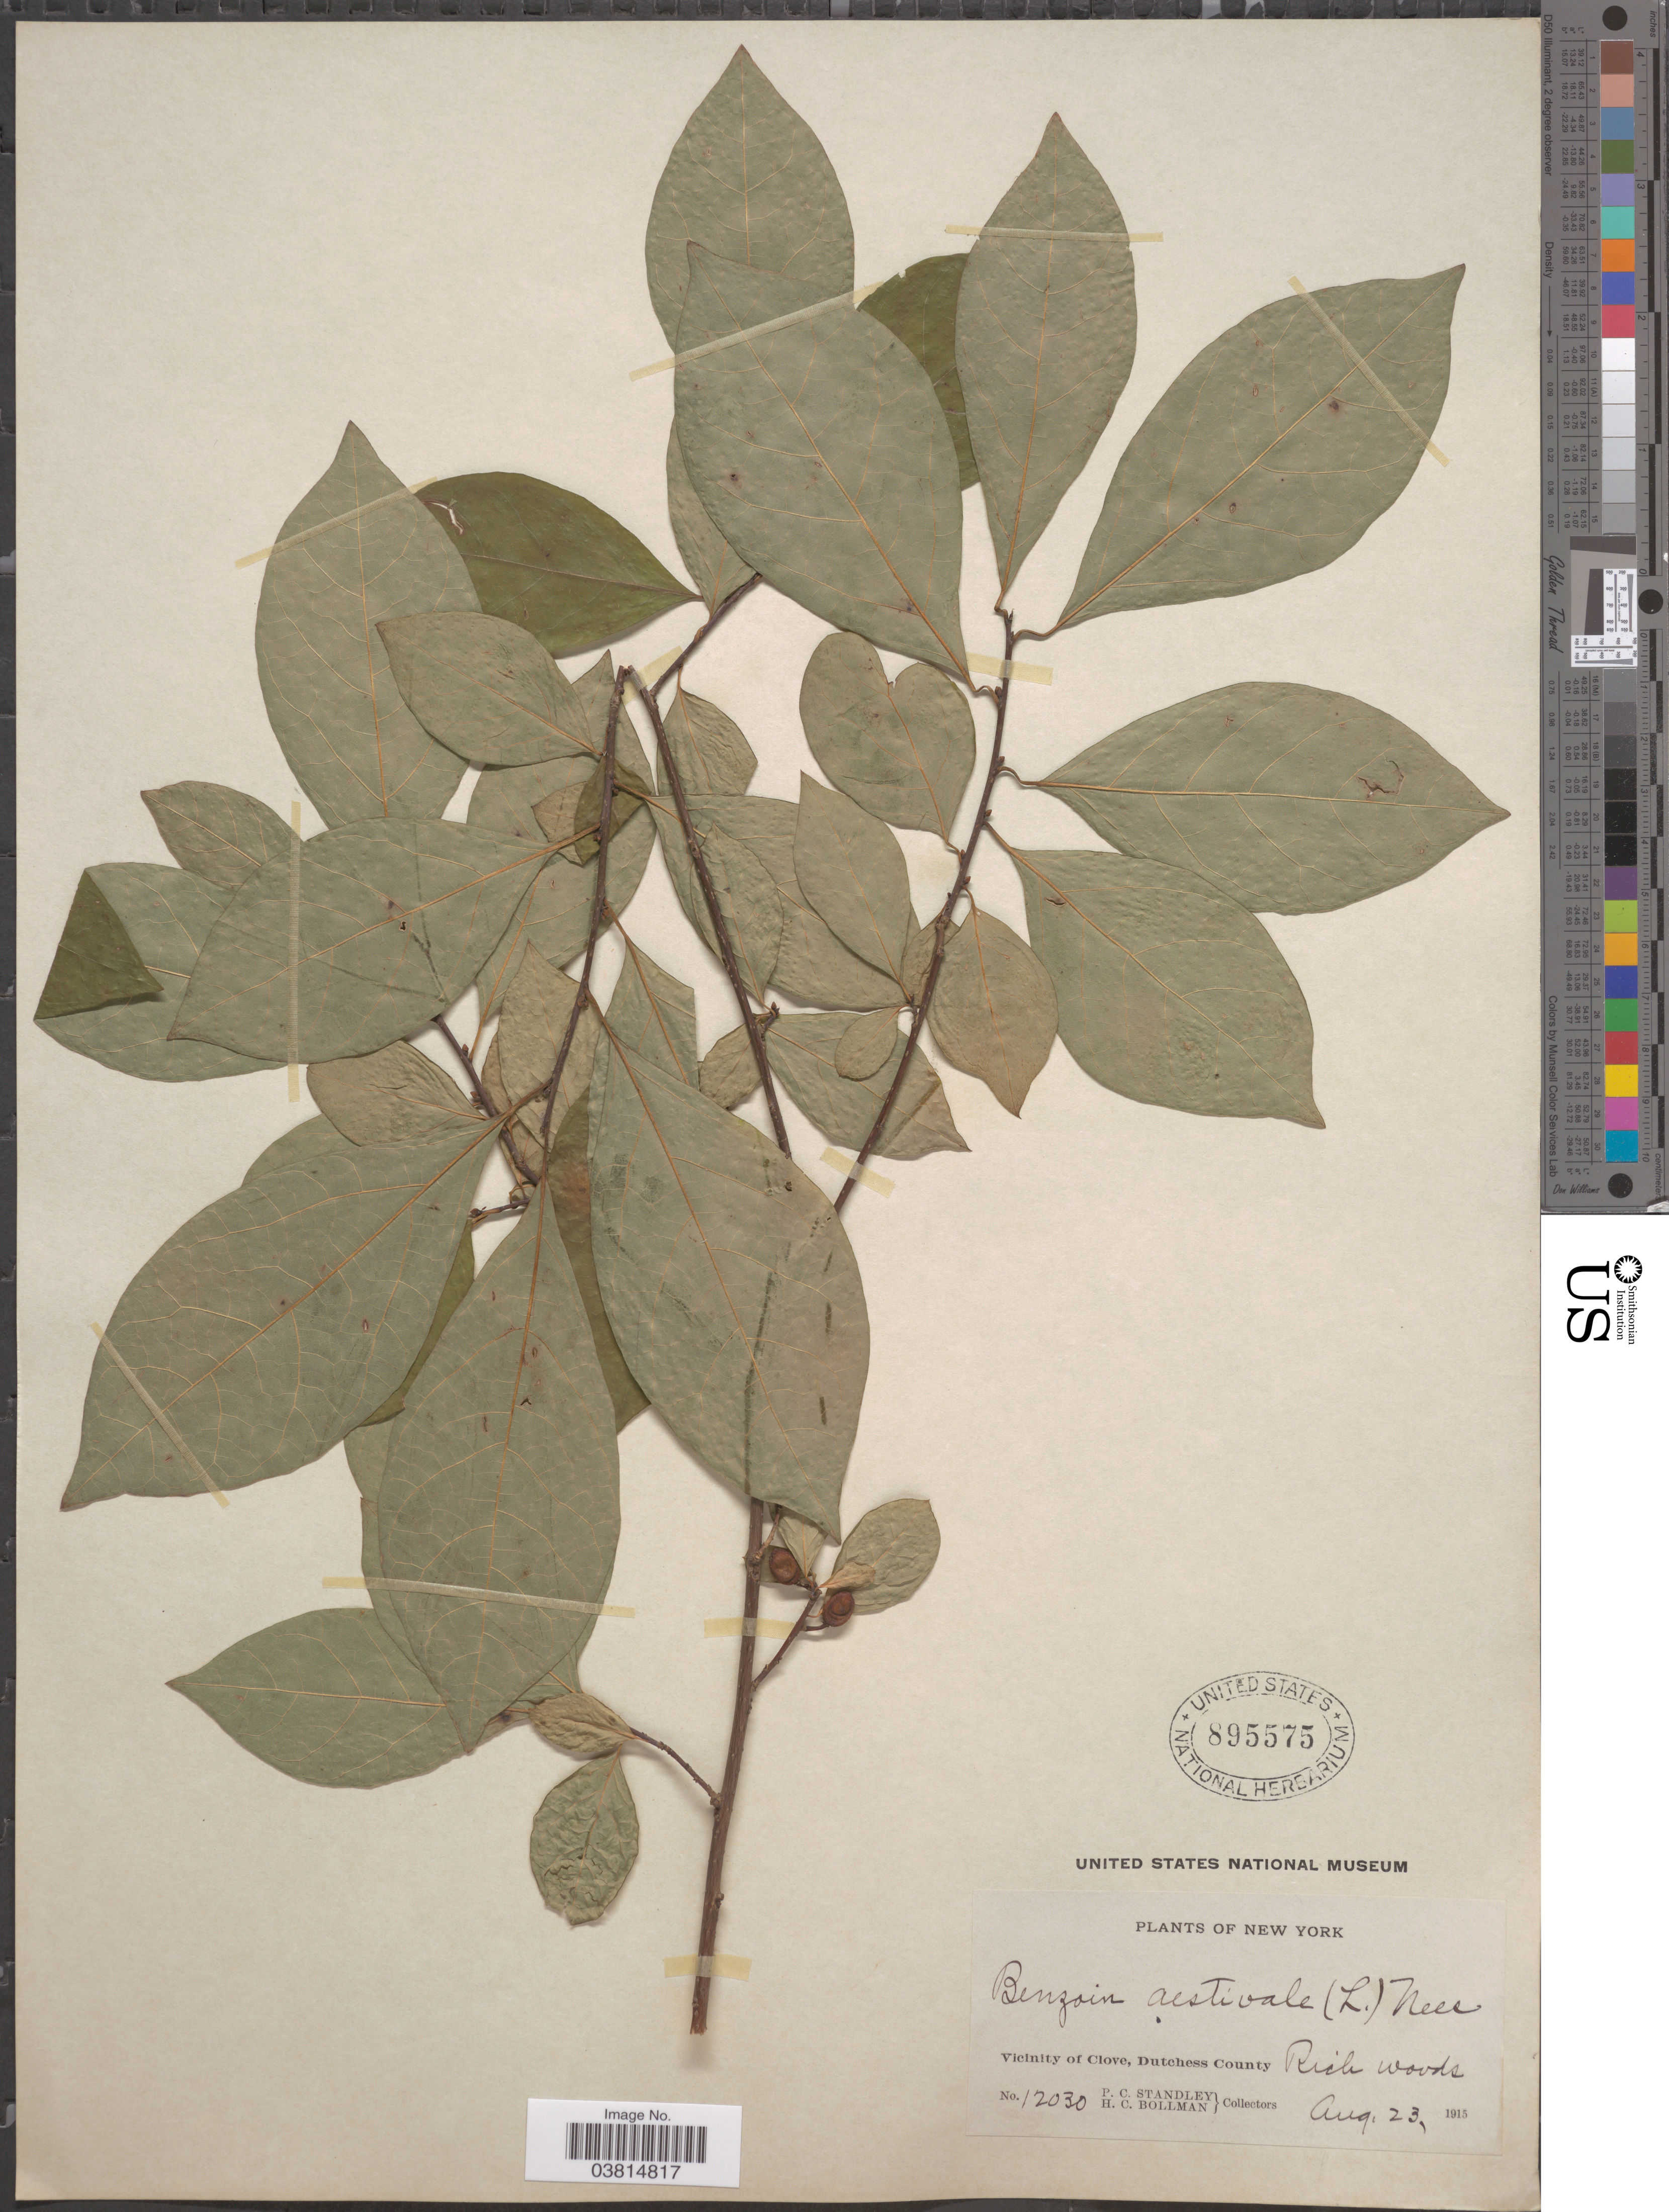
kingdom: Plantae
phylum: Tracheophyta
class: Magnoliopsida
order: Laurales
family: Lauraceae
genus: Lindera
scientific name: Lindera benzoin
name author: (L.) Blume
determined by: Strong, Mark T., (BOT), Smithsonian Institution - National Museum of Natural History (UNITED STATES)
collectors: P. C. Standley & H. C. Bollman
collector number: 12030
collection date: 1915-08-23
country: United States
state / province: New York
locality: Vicinity of Clove, Dutchess County, Rich Woods.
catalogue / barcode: US 895575